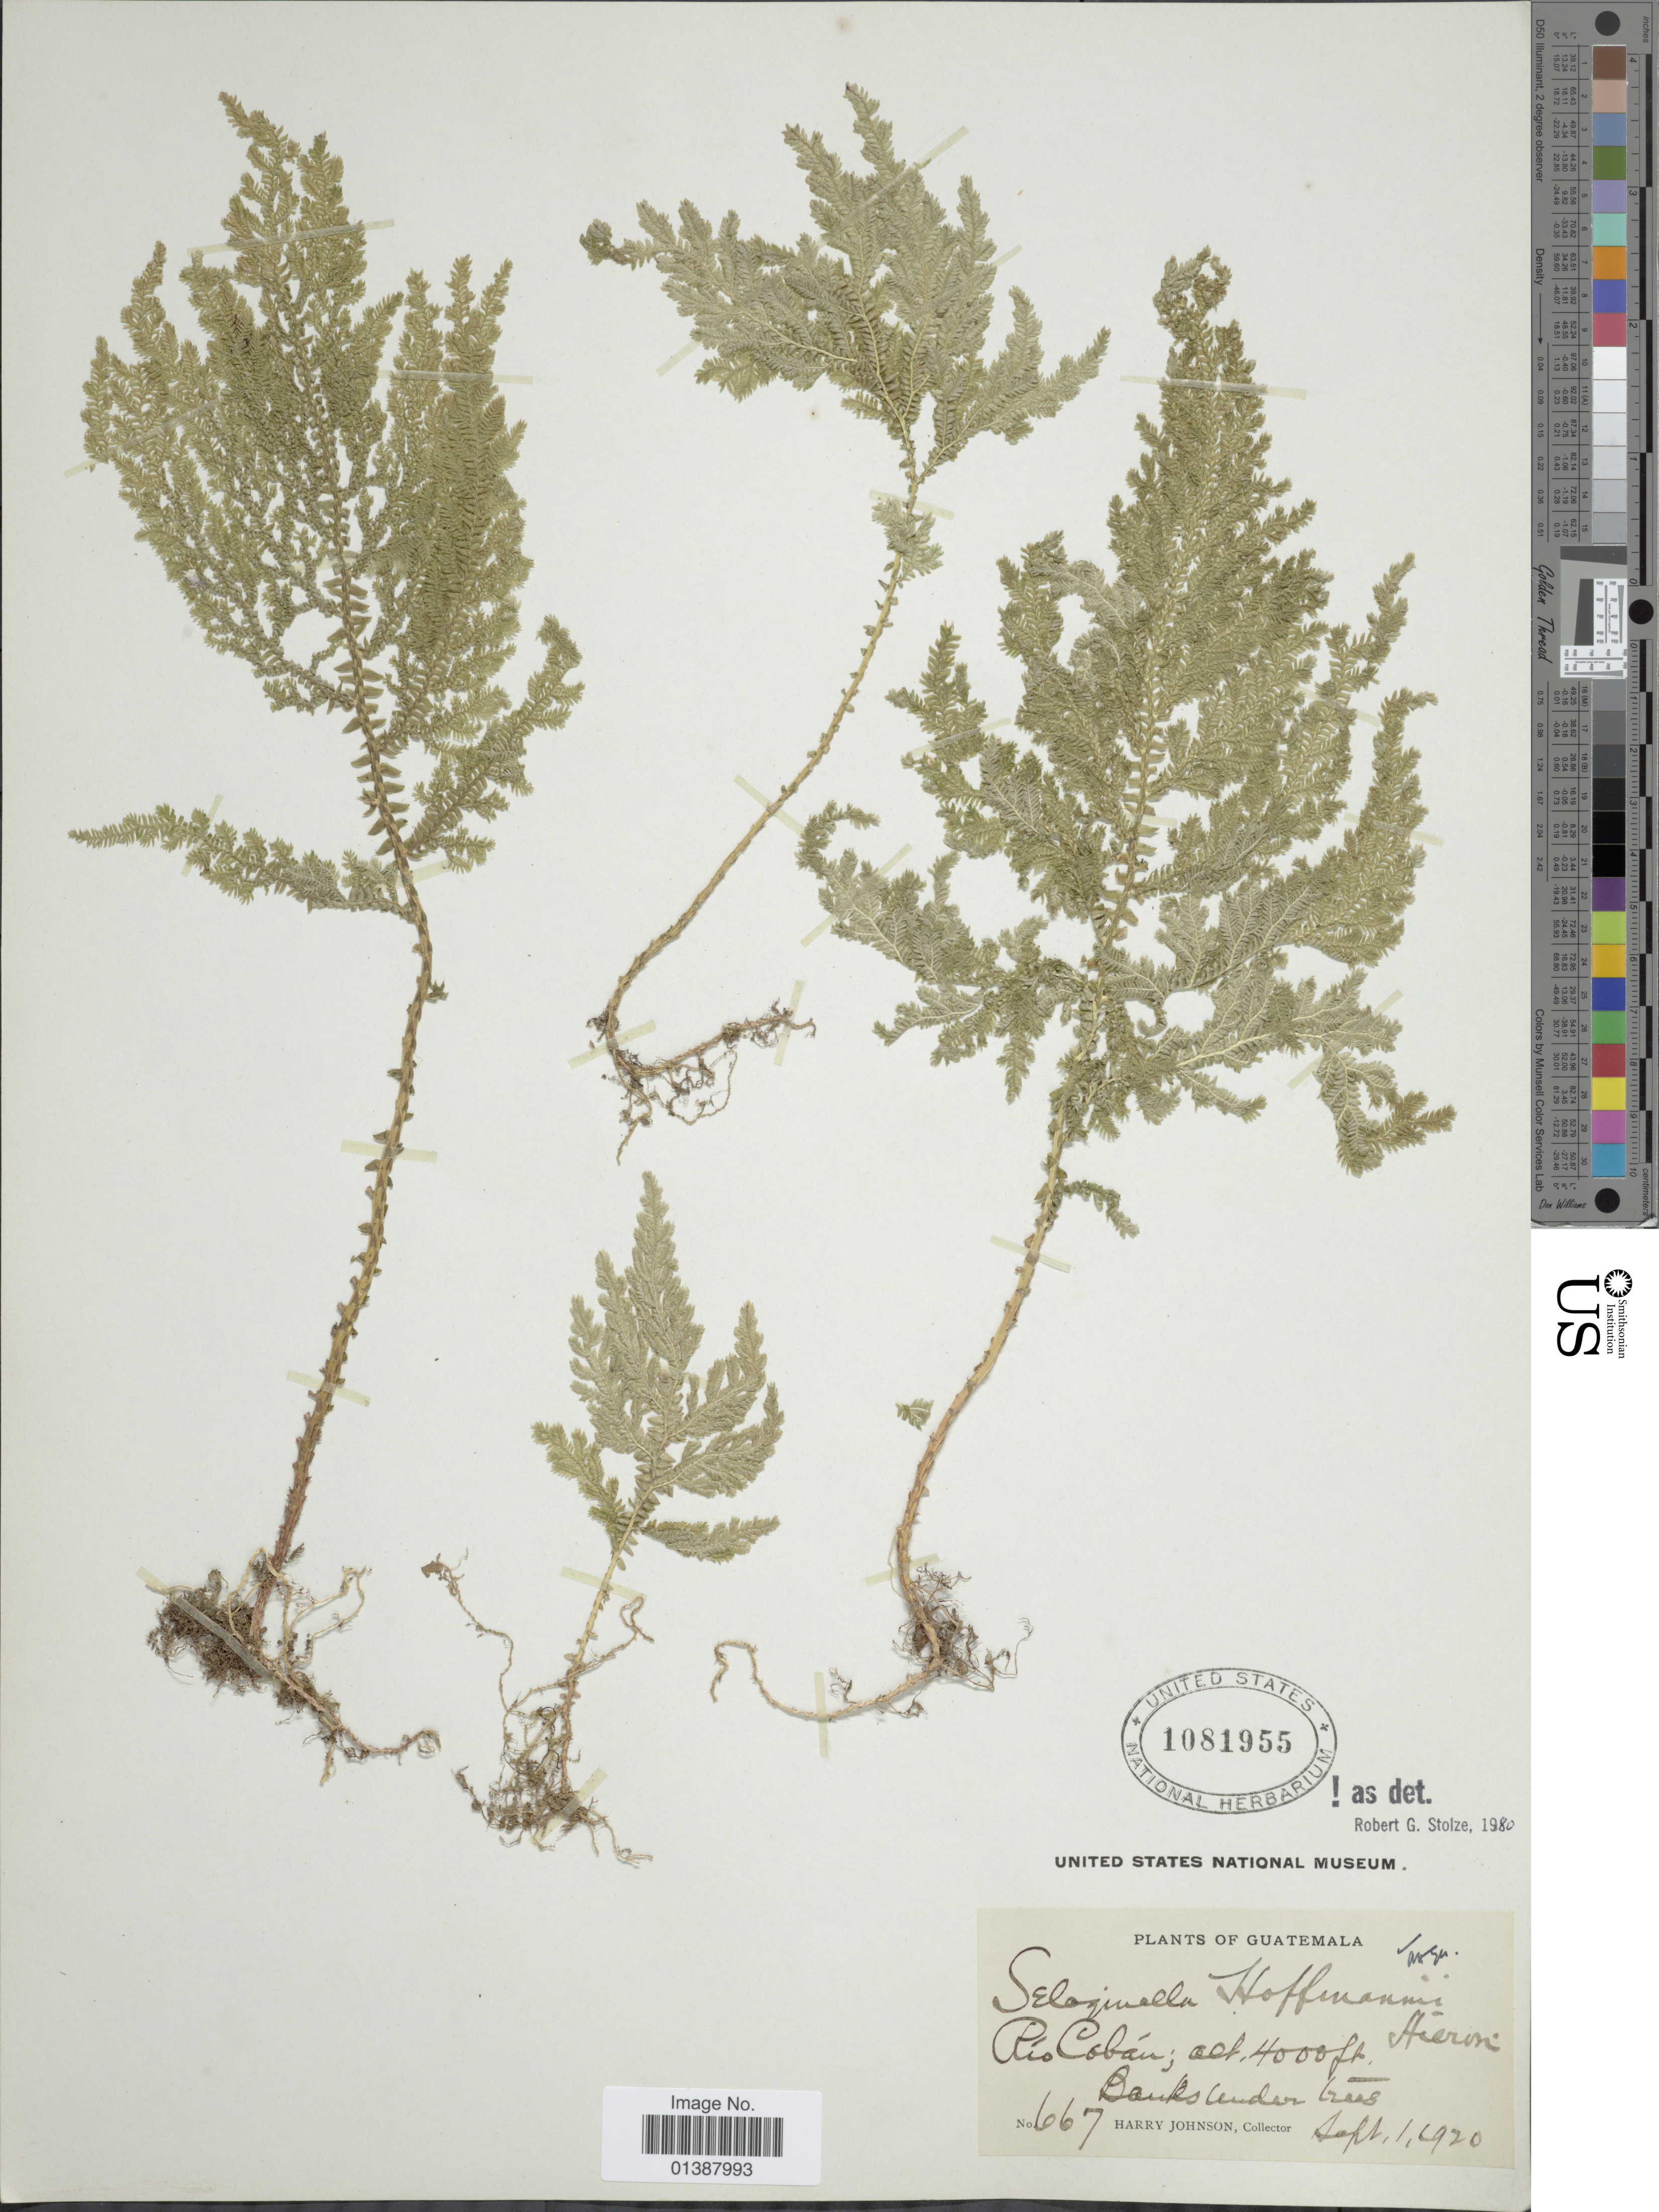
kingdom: Plantae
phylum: Tracheophyta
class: Lycopodiopsida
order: Selaginellales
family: Selaginellaceae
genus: Selaginella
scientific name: Selaginella hoffmannii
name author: Hieron.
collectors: H. Johnson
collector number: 667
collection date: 1920-09-01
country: Guatemala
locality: Rio Coban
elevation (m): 1219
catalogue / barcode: US 1081955